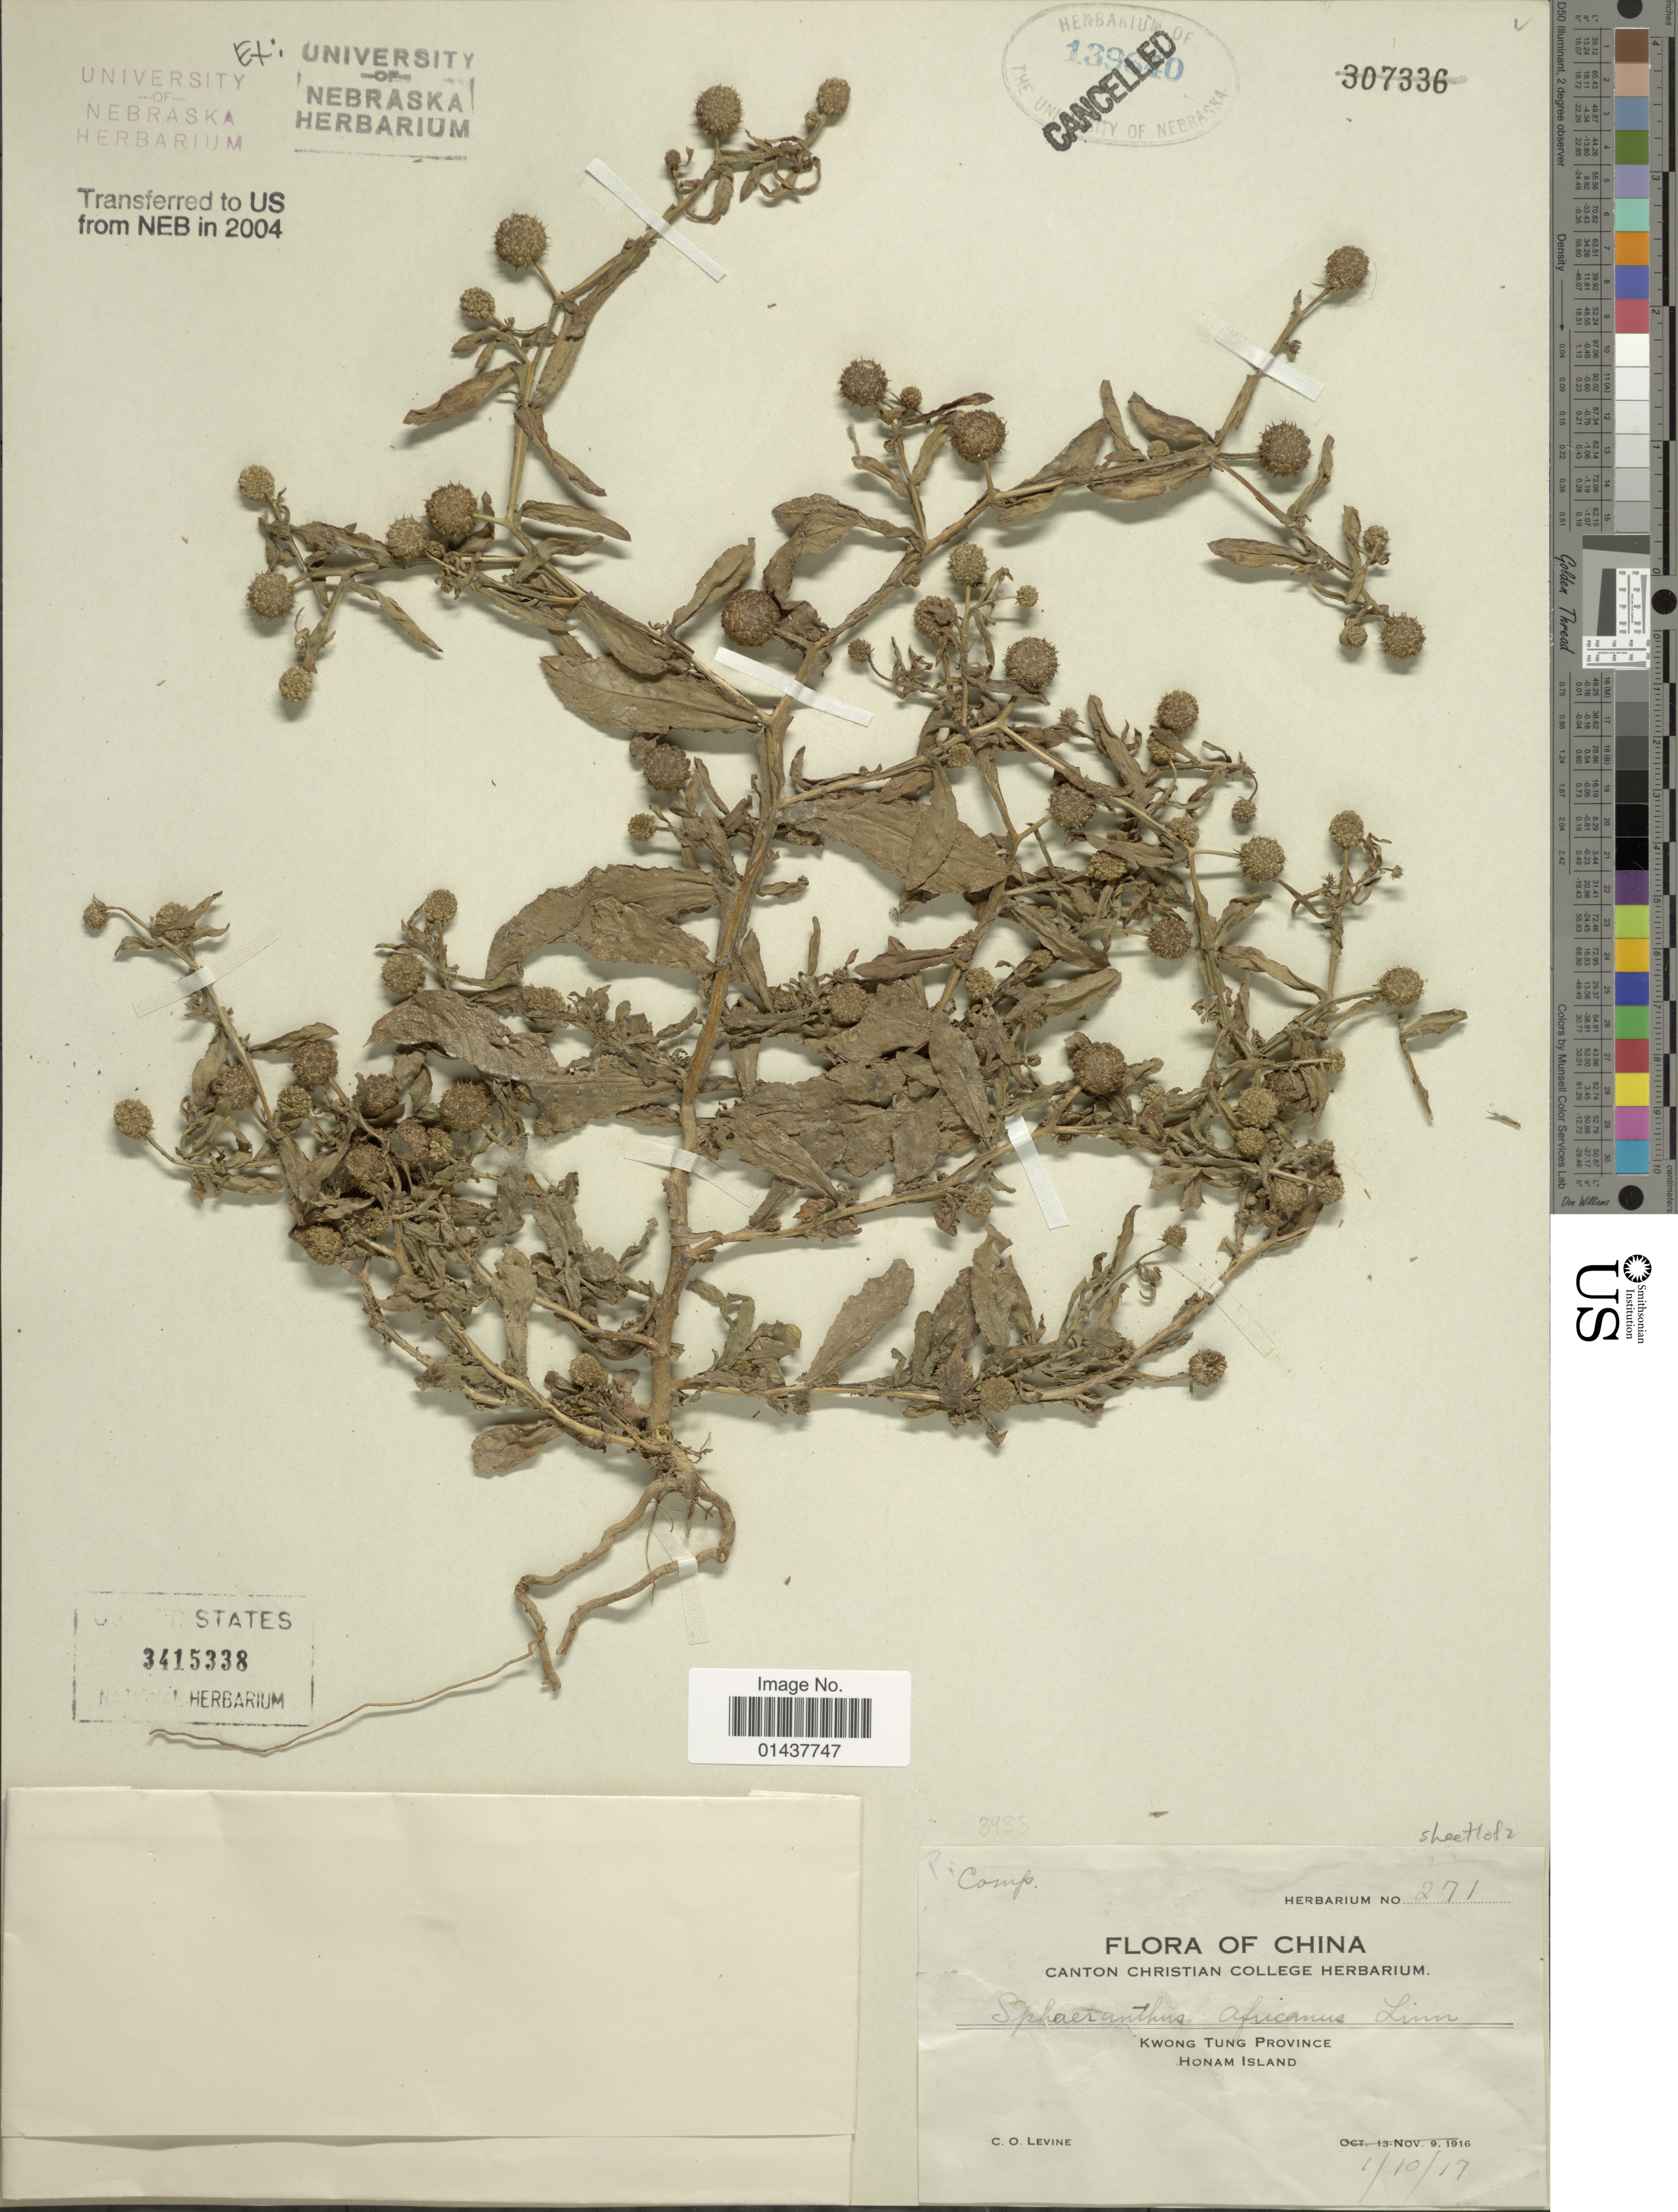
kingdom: Plantae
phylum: Tracheophyta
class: Magnoliopsida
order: Asterales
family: Asteraceae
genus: Sphaeranthus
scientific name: Sphaeranthus africanus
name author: L.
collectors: C. O. Levine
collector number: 271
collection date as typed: Transcribed d/m/y: 1/10/17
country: China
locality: Kwong Tung Province, Honam Island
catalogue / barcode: US 3415338